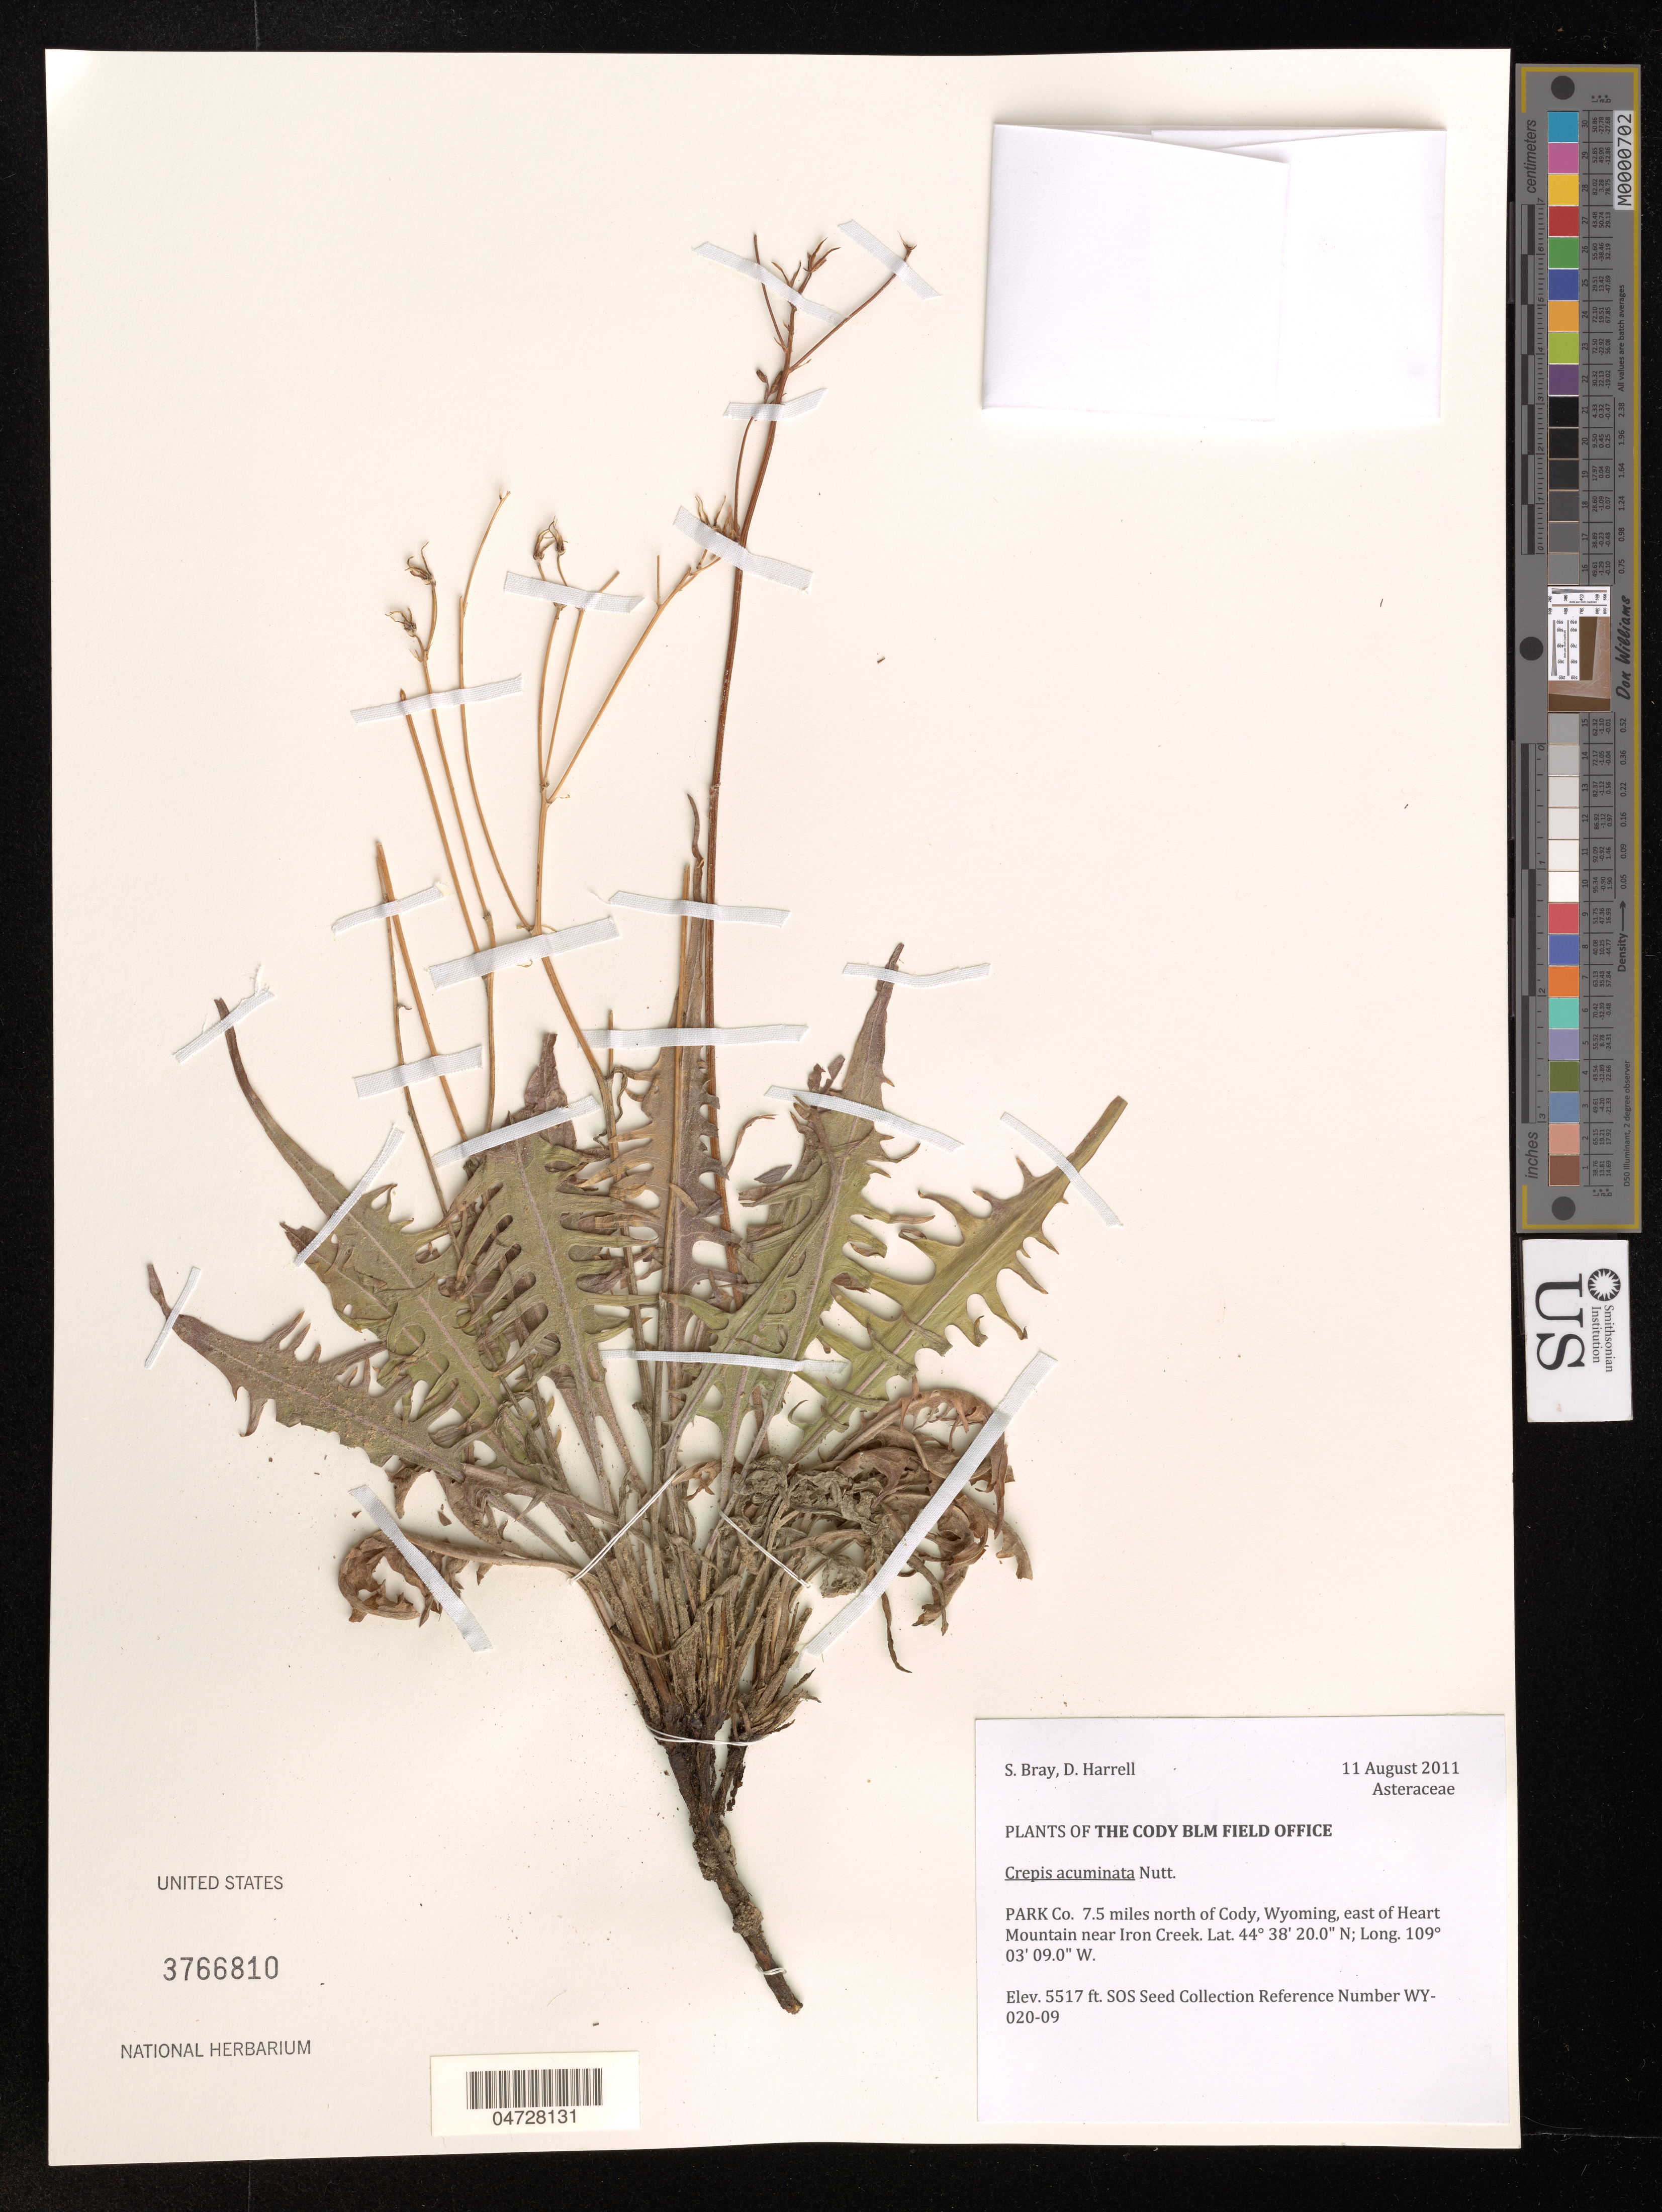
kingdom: Plantae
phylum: Tracheophyta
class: Magnoliopsida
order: Asterales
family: Asteraceae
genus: Crepis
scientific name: Crepis acuminata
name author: Nutt.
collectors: S. Bray & D. Harrell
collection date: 2011-08-11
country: United States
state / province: Wyoming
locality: Park Co. 7.5 miles north of Cody, east of Heart Mountain near Iron Creek.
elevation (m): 1682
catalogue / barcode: US 3766810